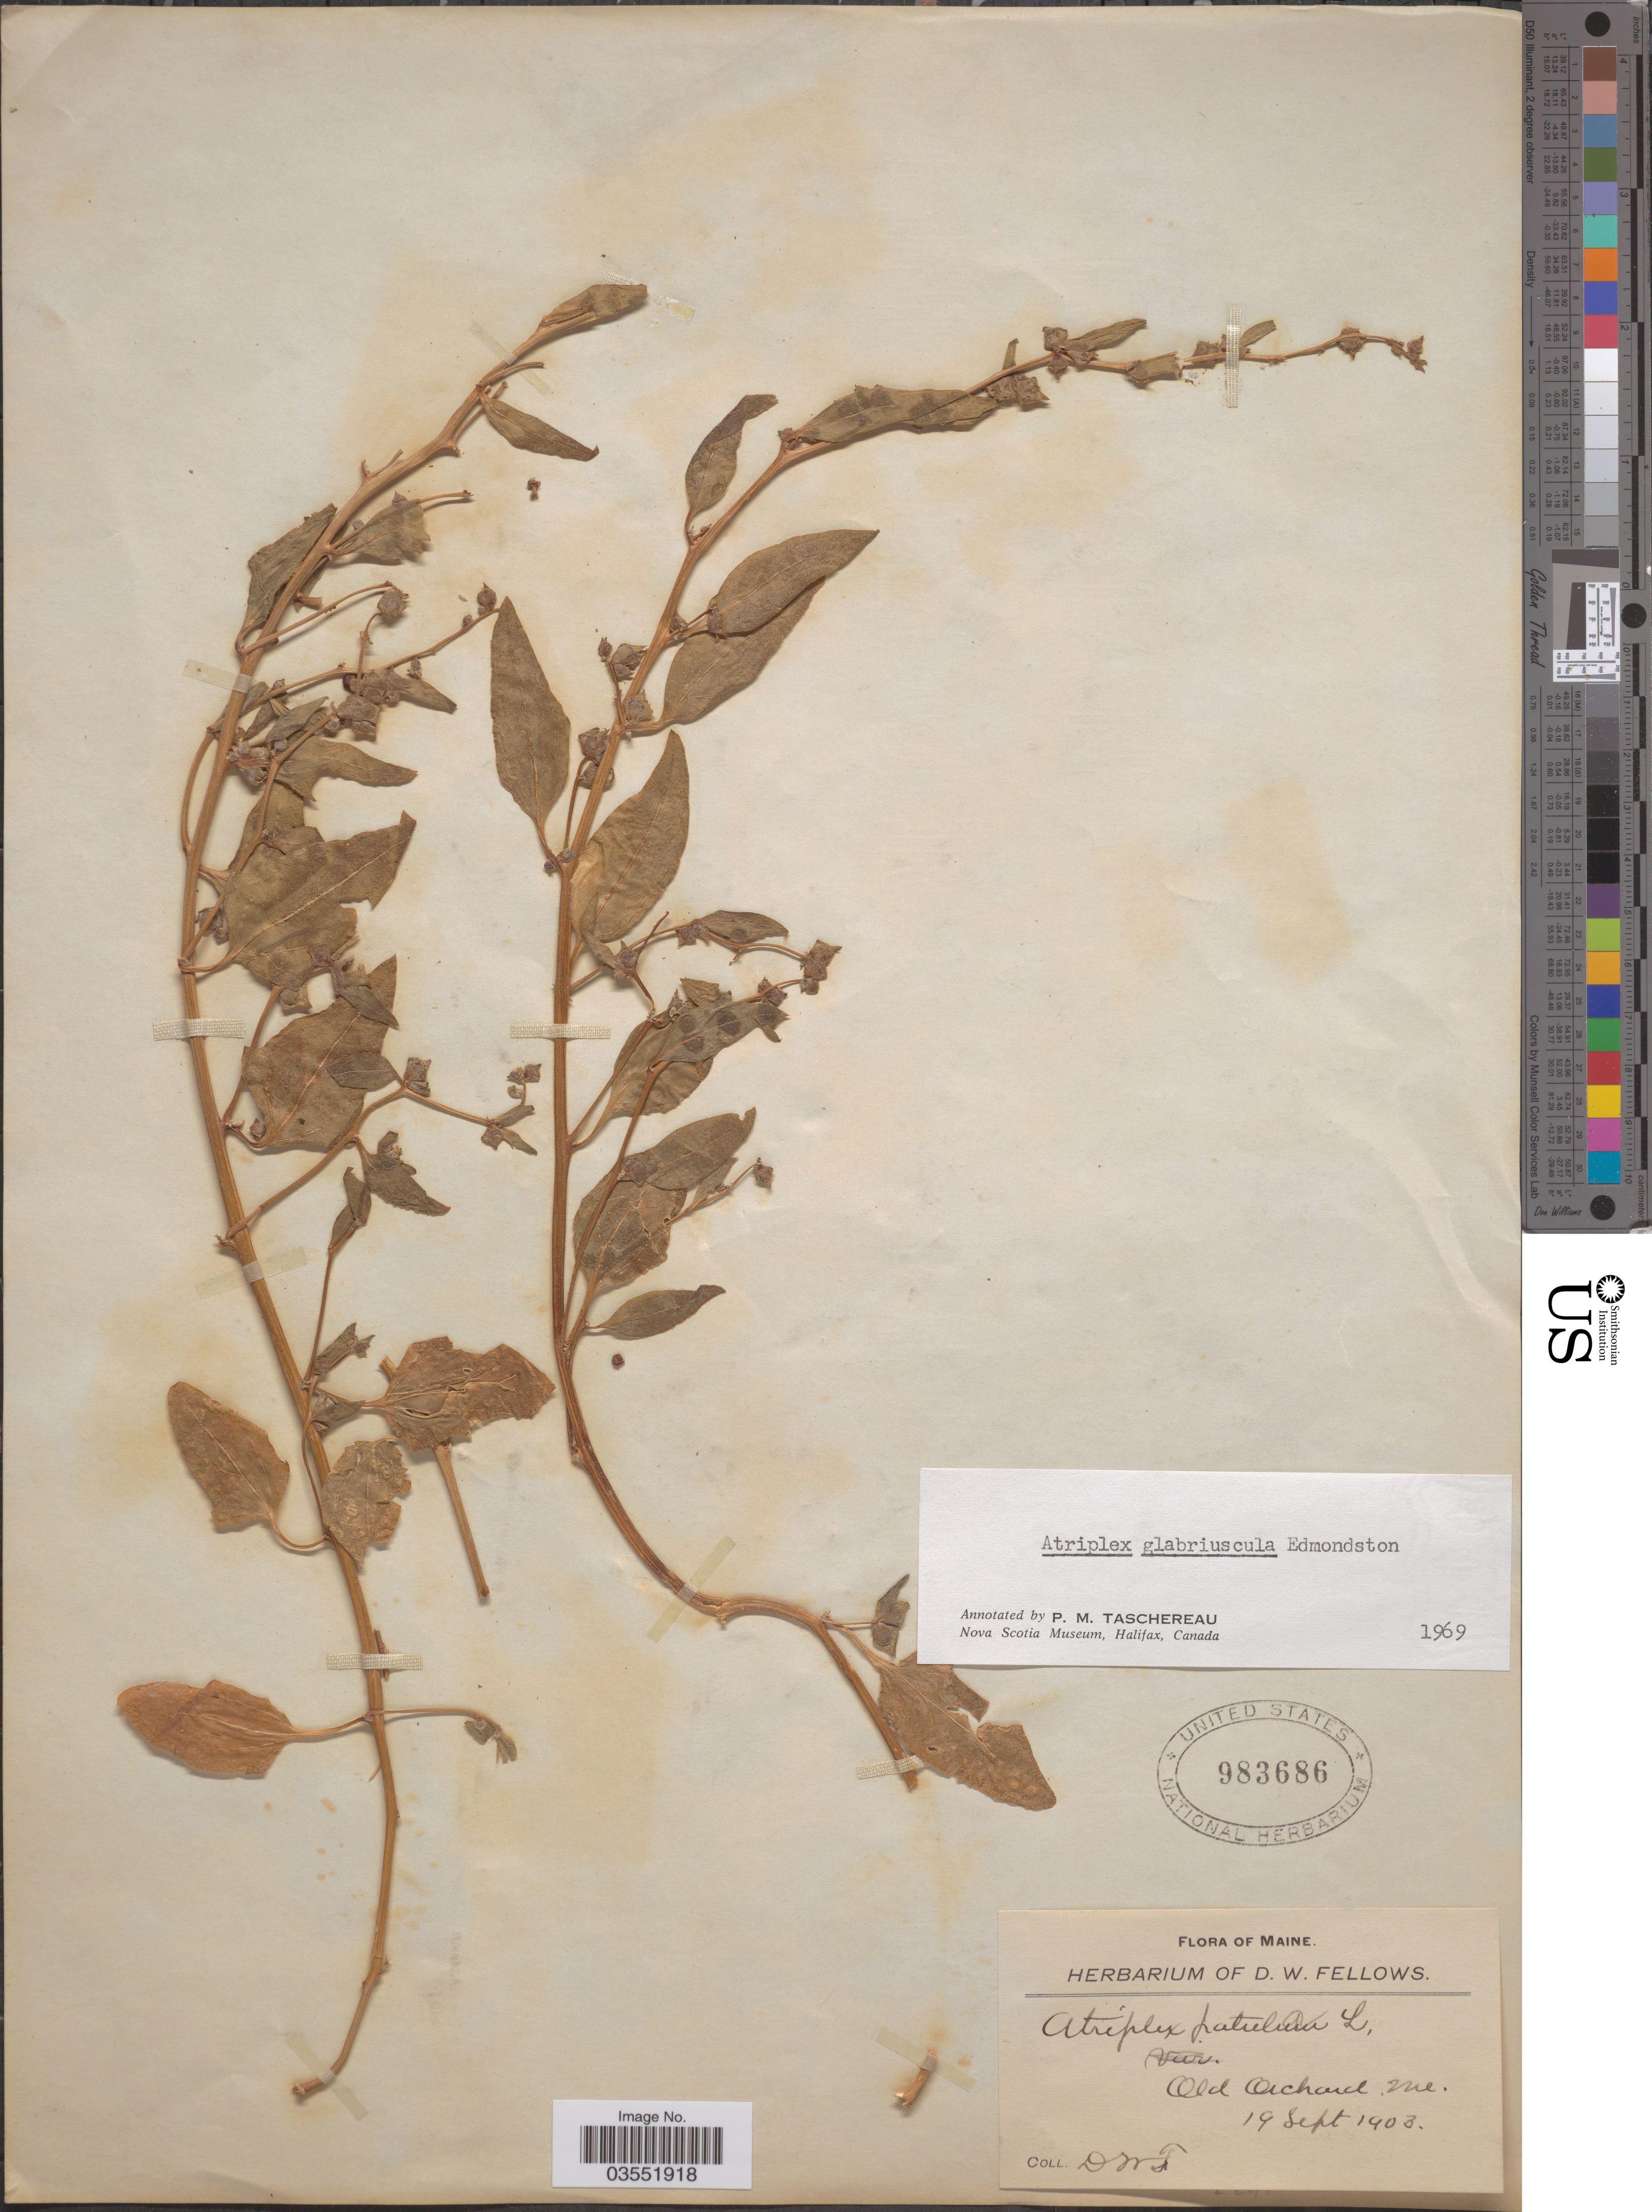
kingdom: Plantae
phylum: Tracheophyta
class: Magnoliopsida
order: Caryophyllales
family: Amaranthaceae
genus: Atriplex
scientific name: Atriplex glabriuscula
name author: Edmondston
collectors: D. W. Fellows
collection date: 1903-09-19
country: United States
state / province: Maine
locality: Old Orchard.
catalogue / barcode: US 983686